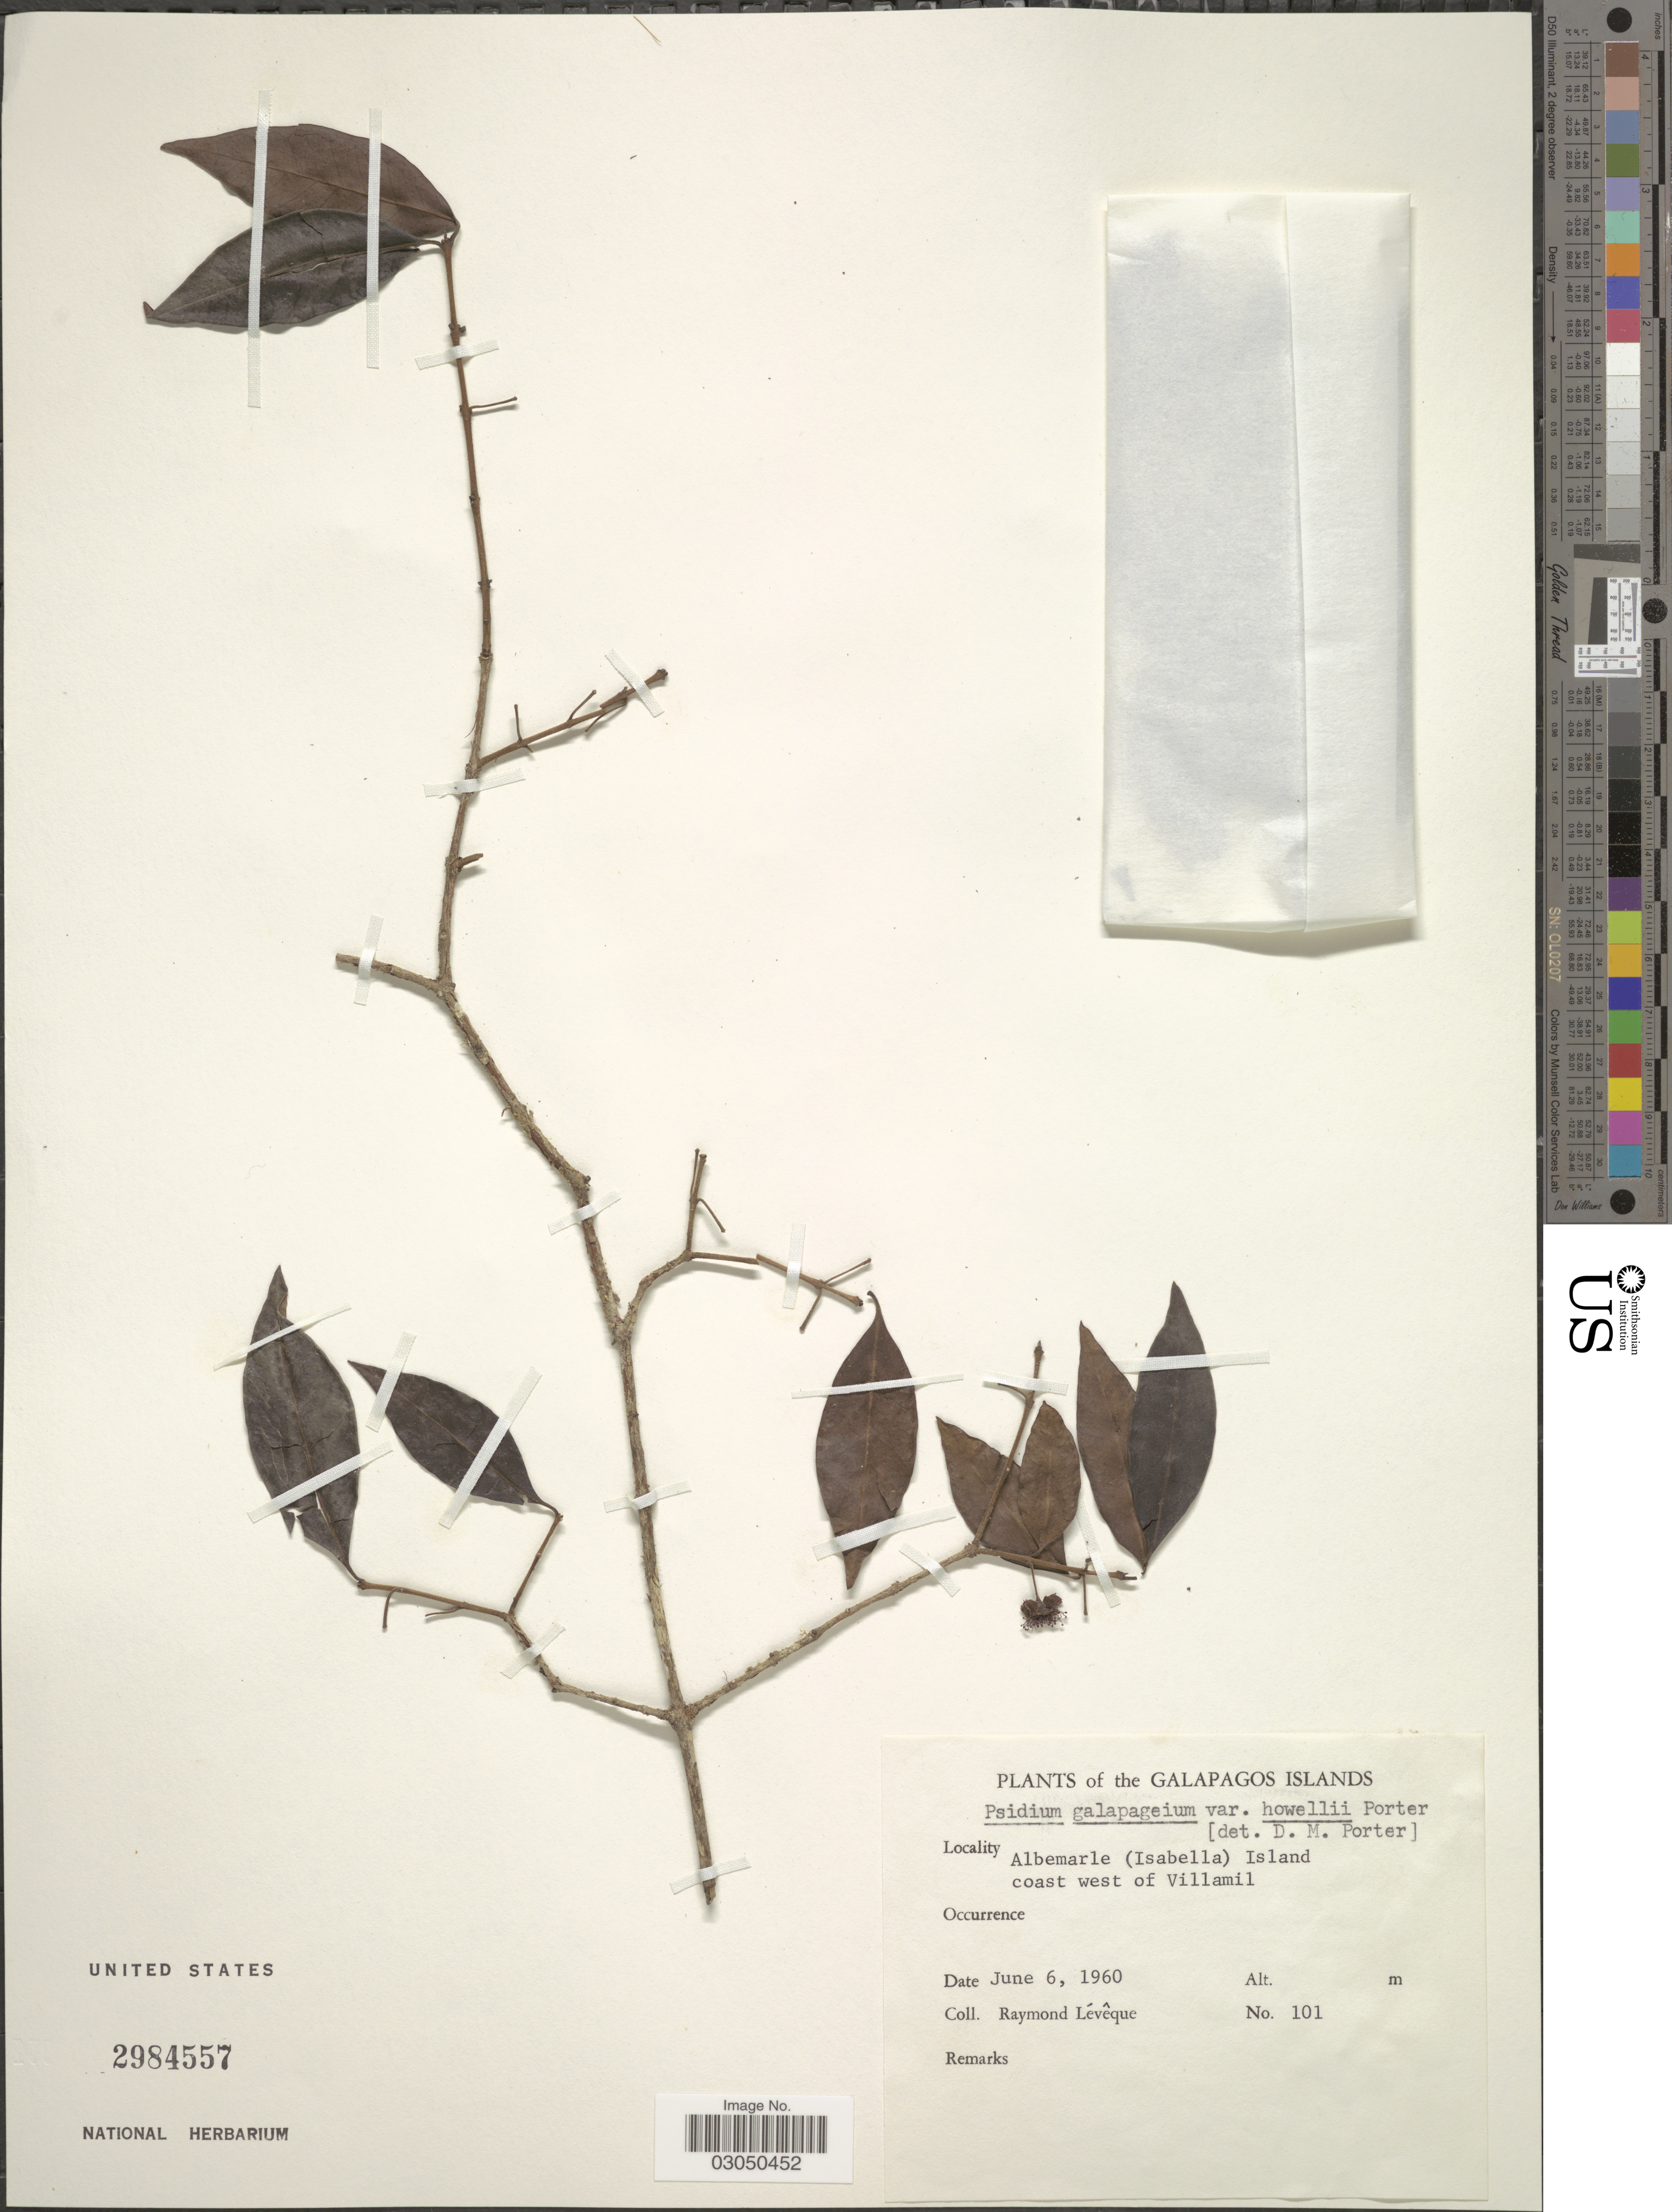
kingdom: Plantae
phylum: Tracheophyta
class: Magnoliopsida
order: Myrtales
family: Myrtaceae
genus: Psidium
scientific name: Psidium galapagaeum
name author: Hook. f.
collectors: R. Lévêque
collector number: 101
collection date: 1960-06-06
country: Ecuador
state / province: Colón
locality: Galapagos Islands. Albemarle (Isabella) Island coast west of Villamil.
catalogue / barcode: US 2984557